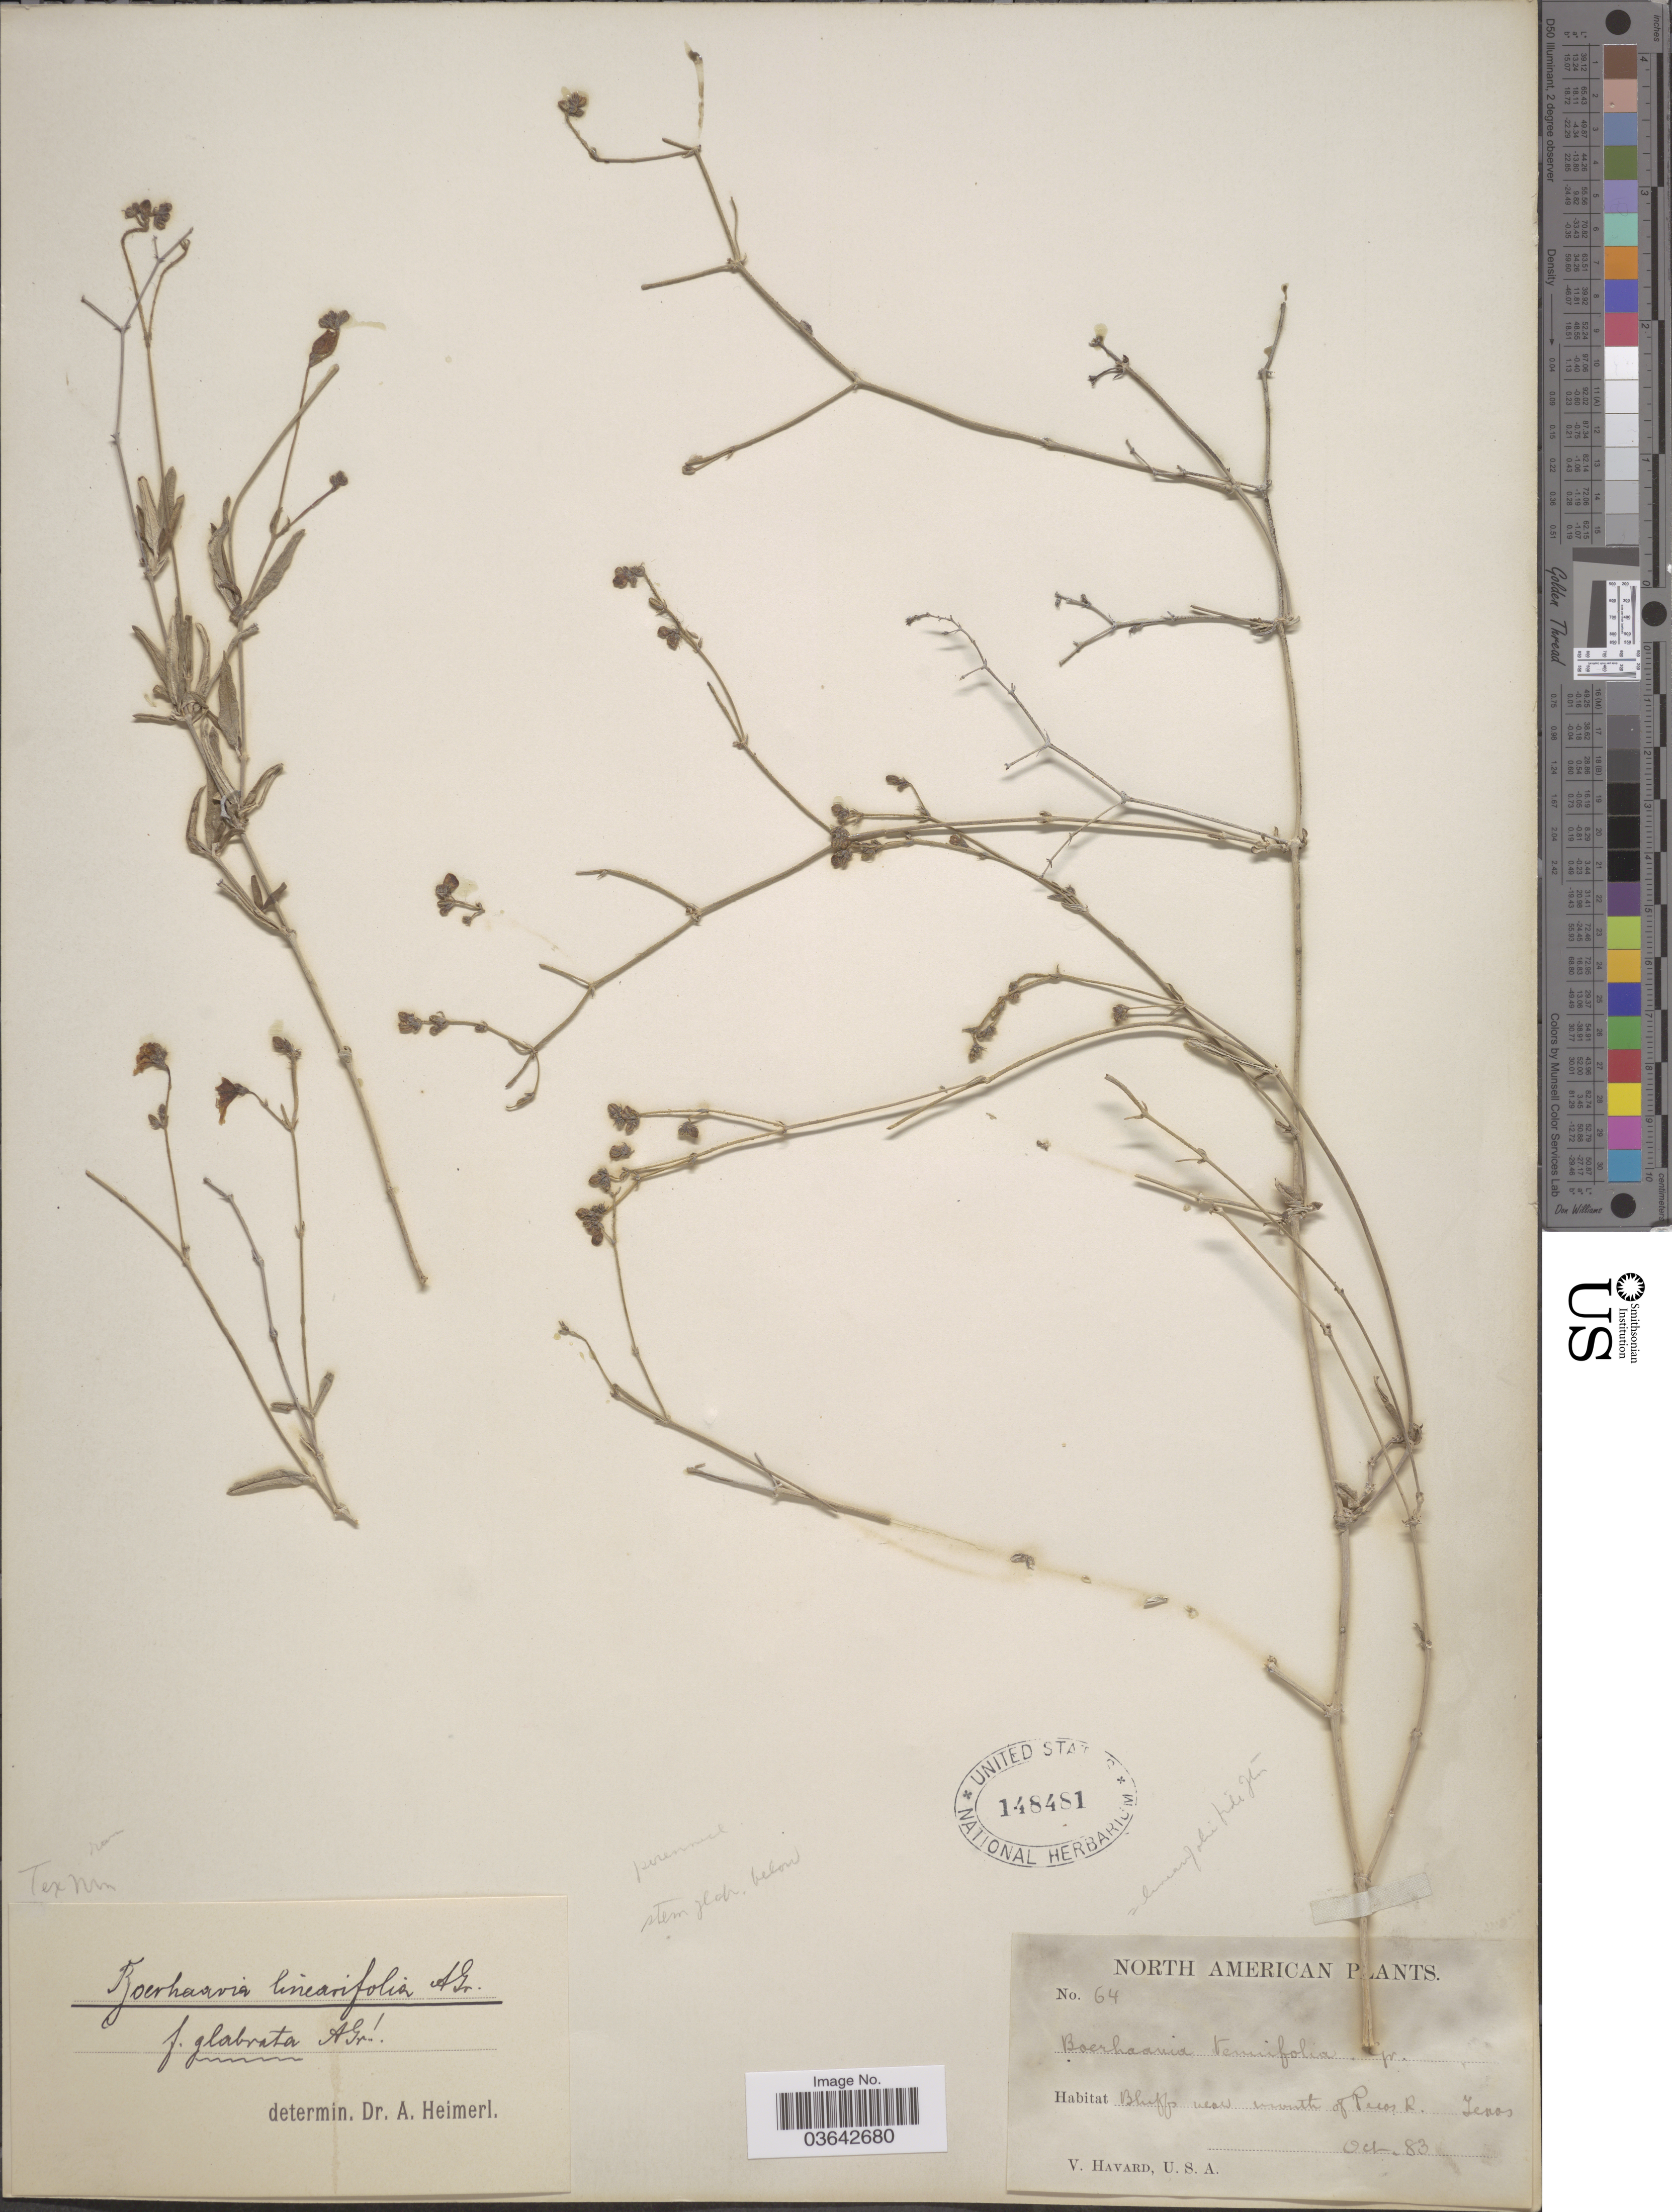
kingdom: Plantae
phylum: Tracheophyta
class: Magnoliopsida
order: Caryophyllales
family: Nyctaginaceae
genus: Boerhavia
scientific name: Boerhavia linearifolia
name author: A. Gray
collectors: V. Havard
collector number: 64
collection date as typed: Transcribed d/m/y: /10/83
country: United States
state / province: Texas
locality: Bluffs near mouth of Pecos R.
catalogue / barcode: US 148481